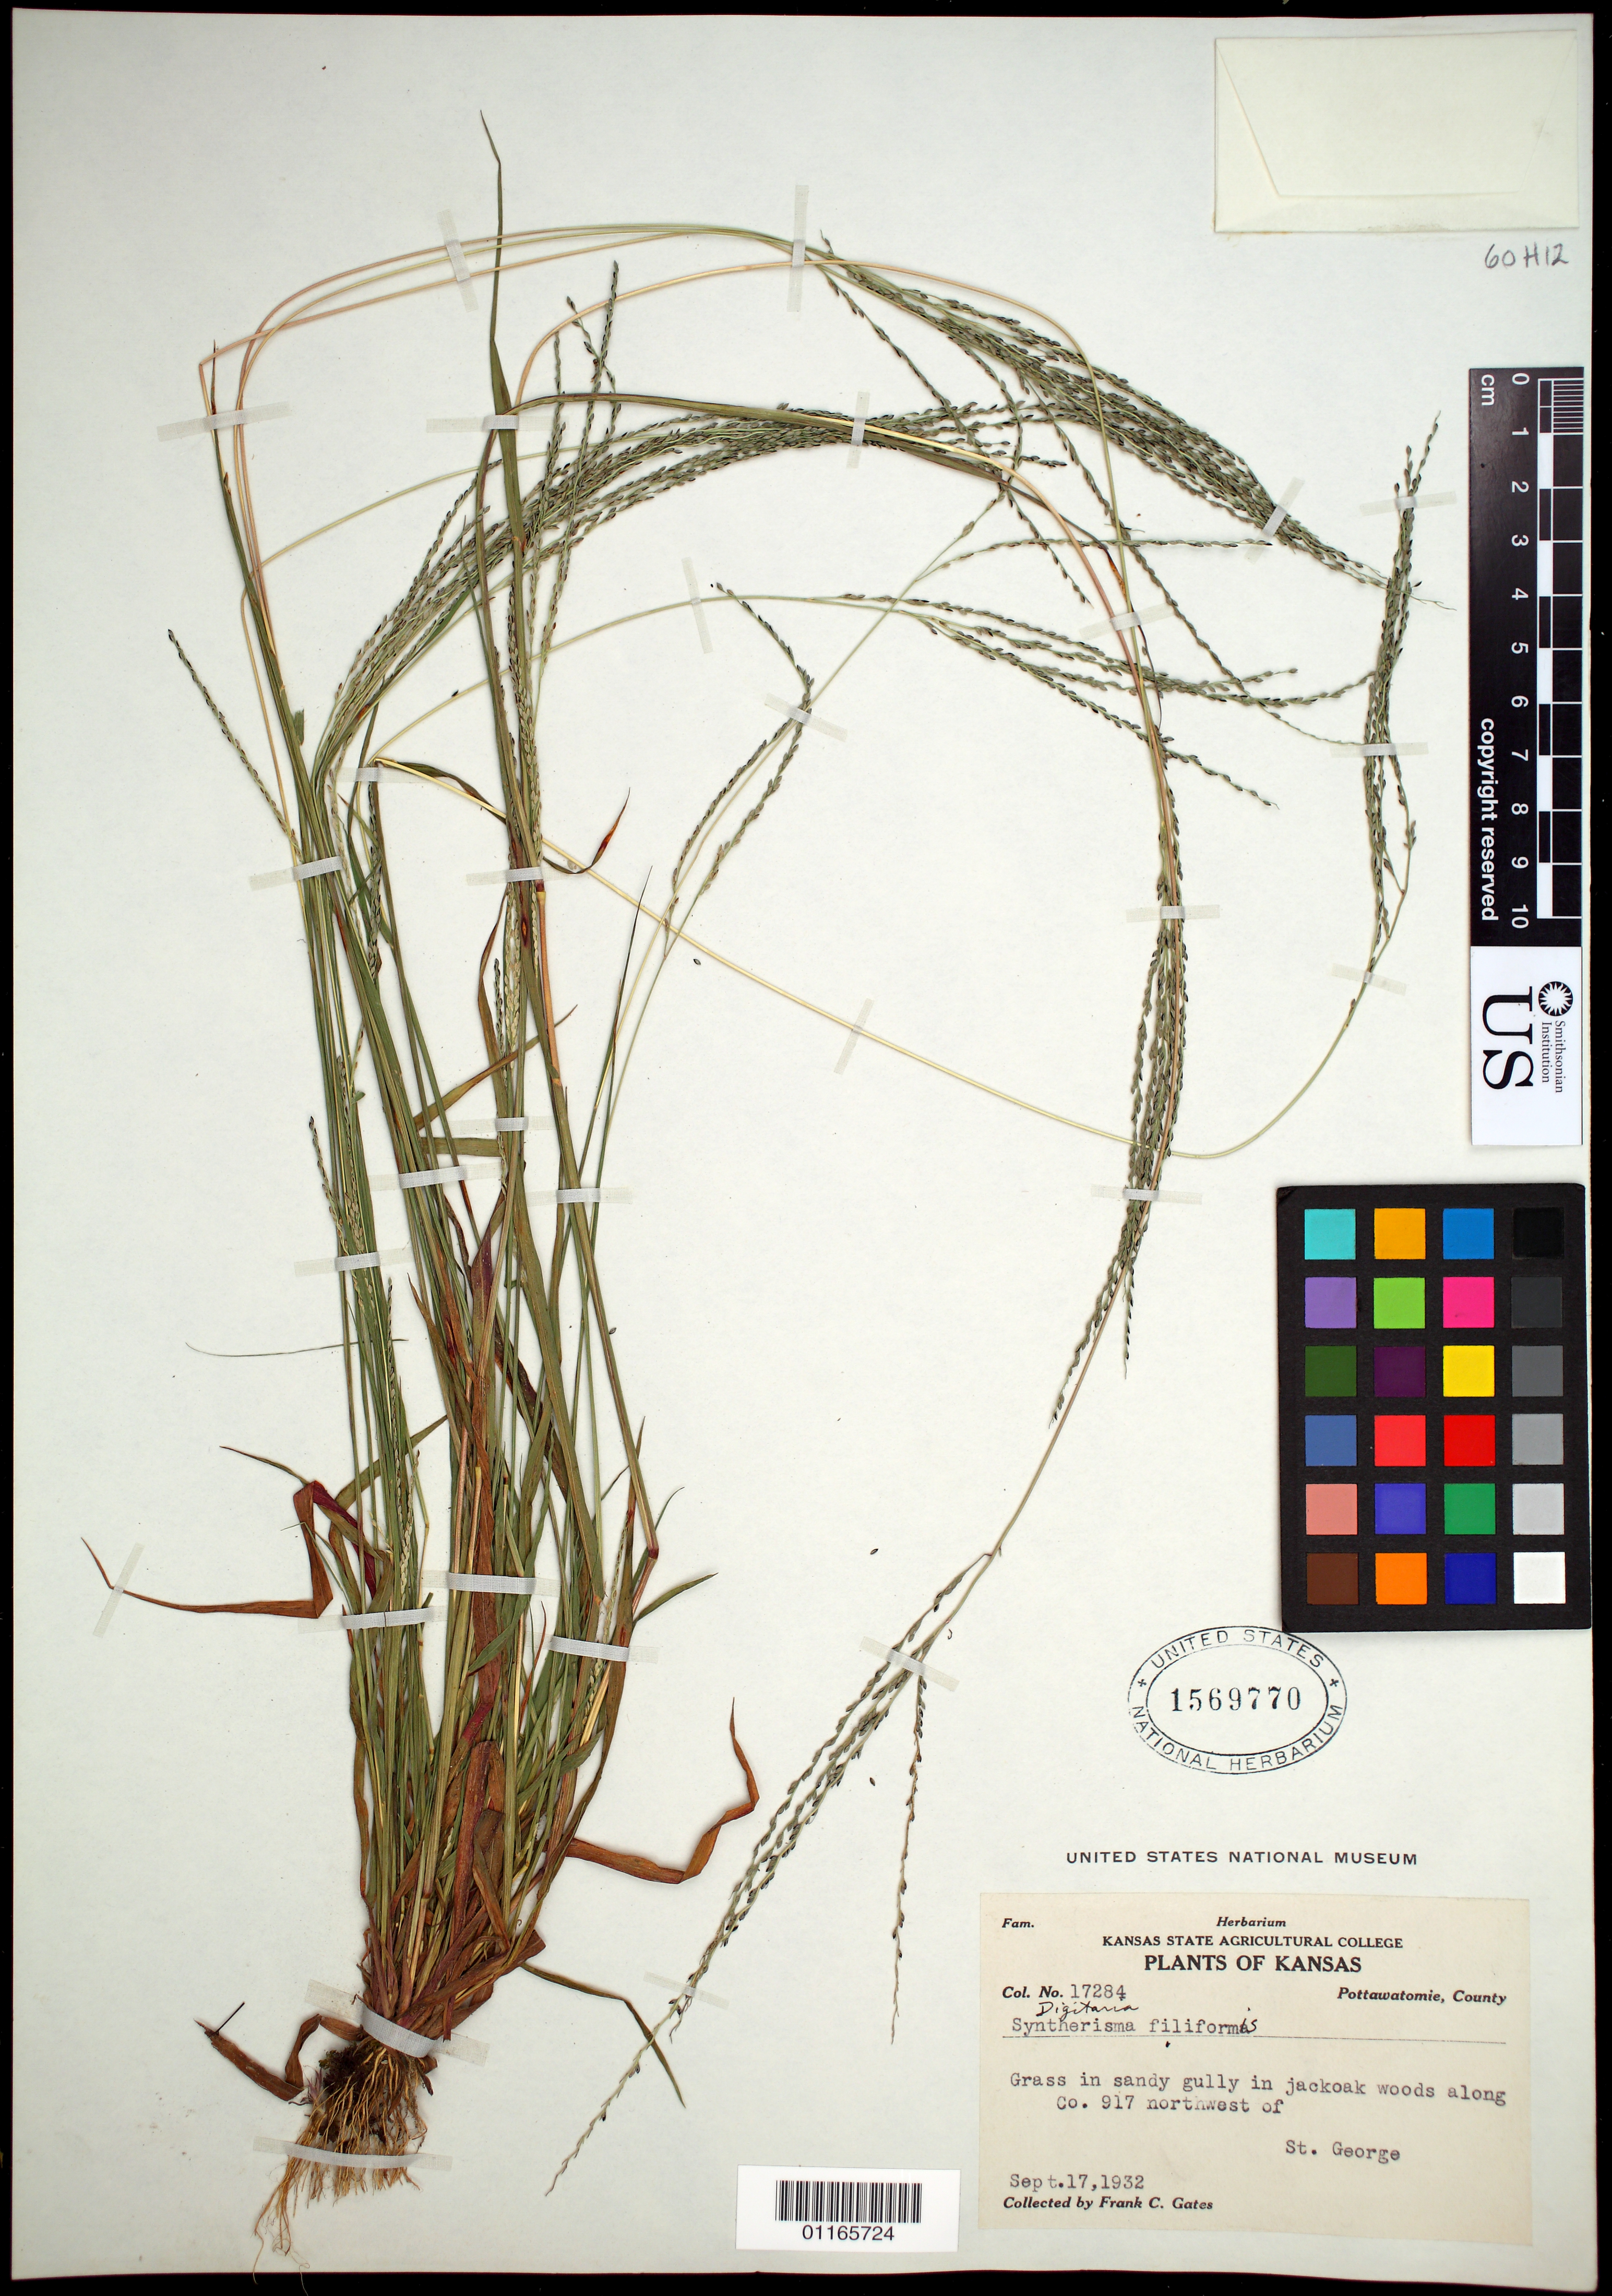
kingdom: Plantae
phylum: Tracheophyta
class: Liliopsida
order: Poales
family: Poaceae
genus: Digitaria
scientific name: Digitaria filiformis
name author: (L.) Koeler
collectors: F. C. Gates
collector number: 17284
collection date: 1932-09-17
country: United States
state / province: Kansas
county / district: Pottawatomie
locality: Along Co. 917 northwest of St. George.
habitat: Grass in sandy gully in jackoak woods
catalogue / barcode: US 1569770